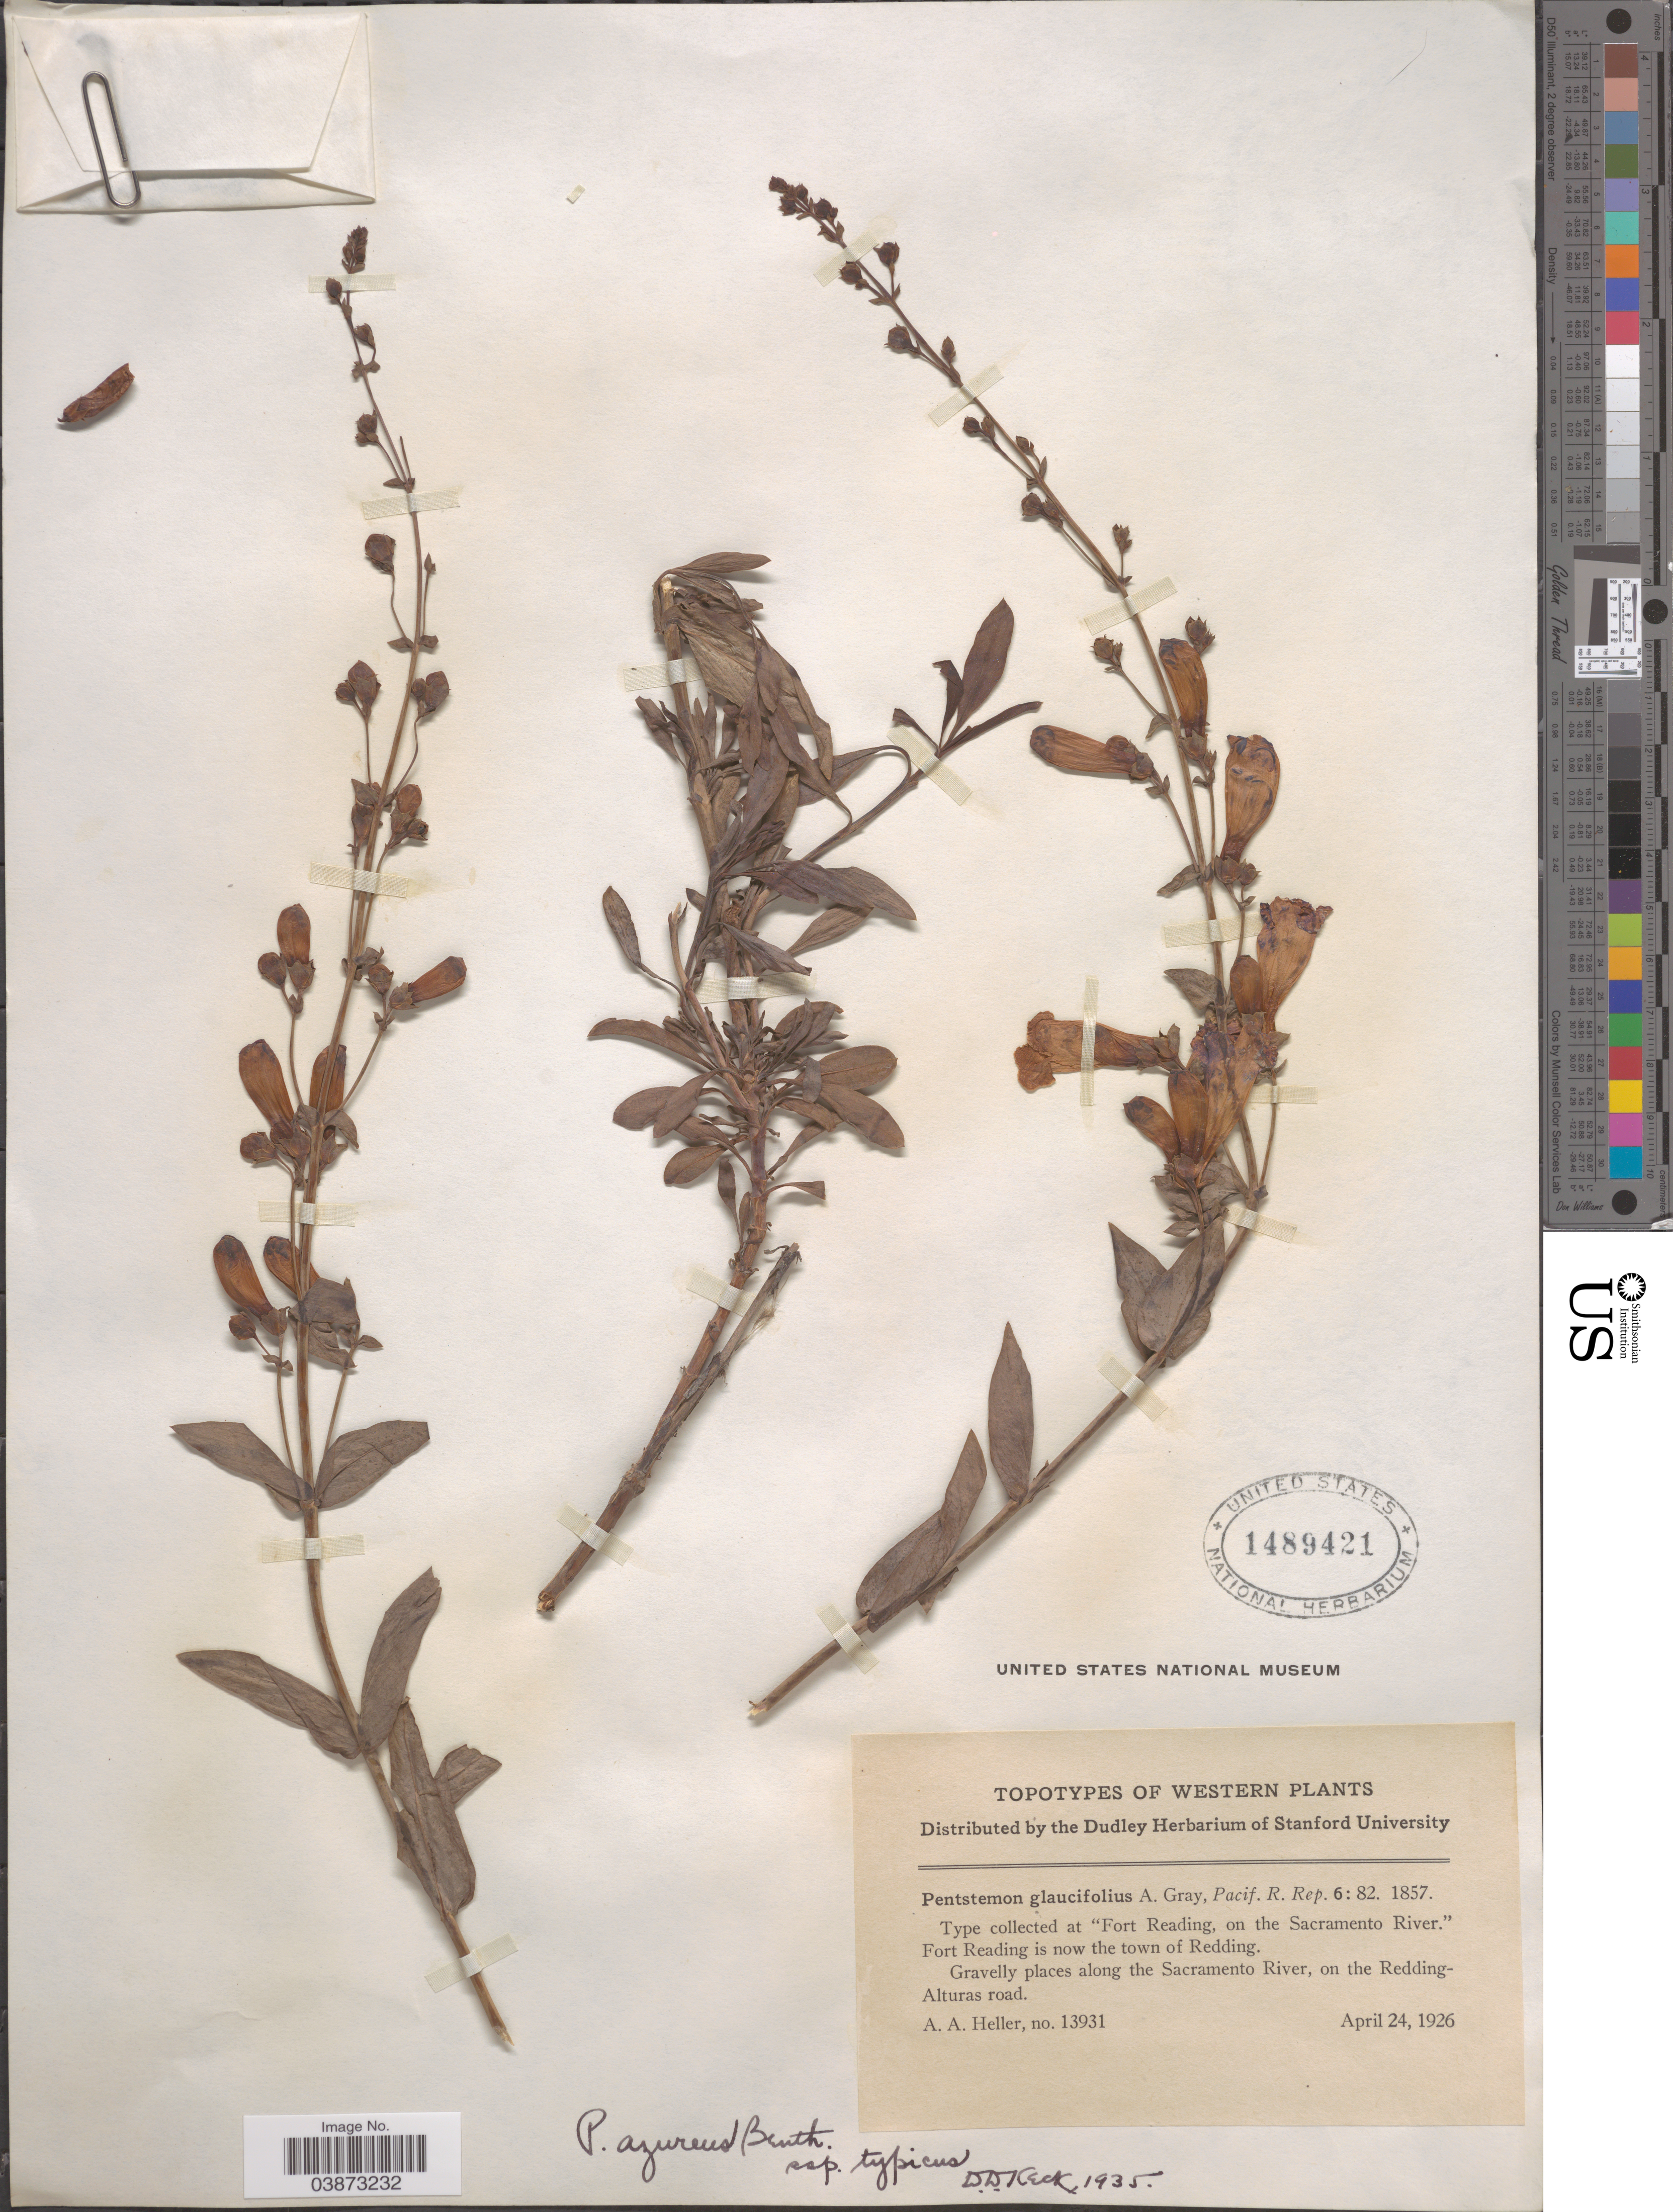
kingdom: Plantae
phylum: Tracheophyta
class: Magnoliopsida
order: Lamiales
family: Plantaginaceae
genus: Penstemon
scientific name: Penstemon azureus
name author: Benth.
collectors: A. A. Heller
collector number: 13931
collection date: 1926-04-24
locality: Western. At "Fort Reading, on the Sacramento River." Fort Reading is now the town of Redding. Gravelly places along the Sacramento River, on the Redding-Alturas road.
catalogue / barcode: US 1489421